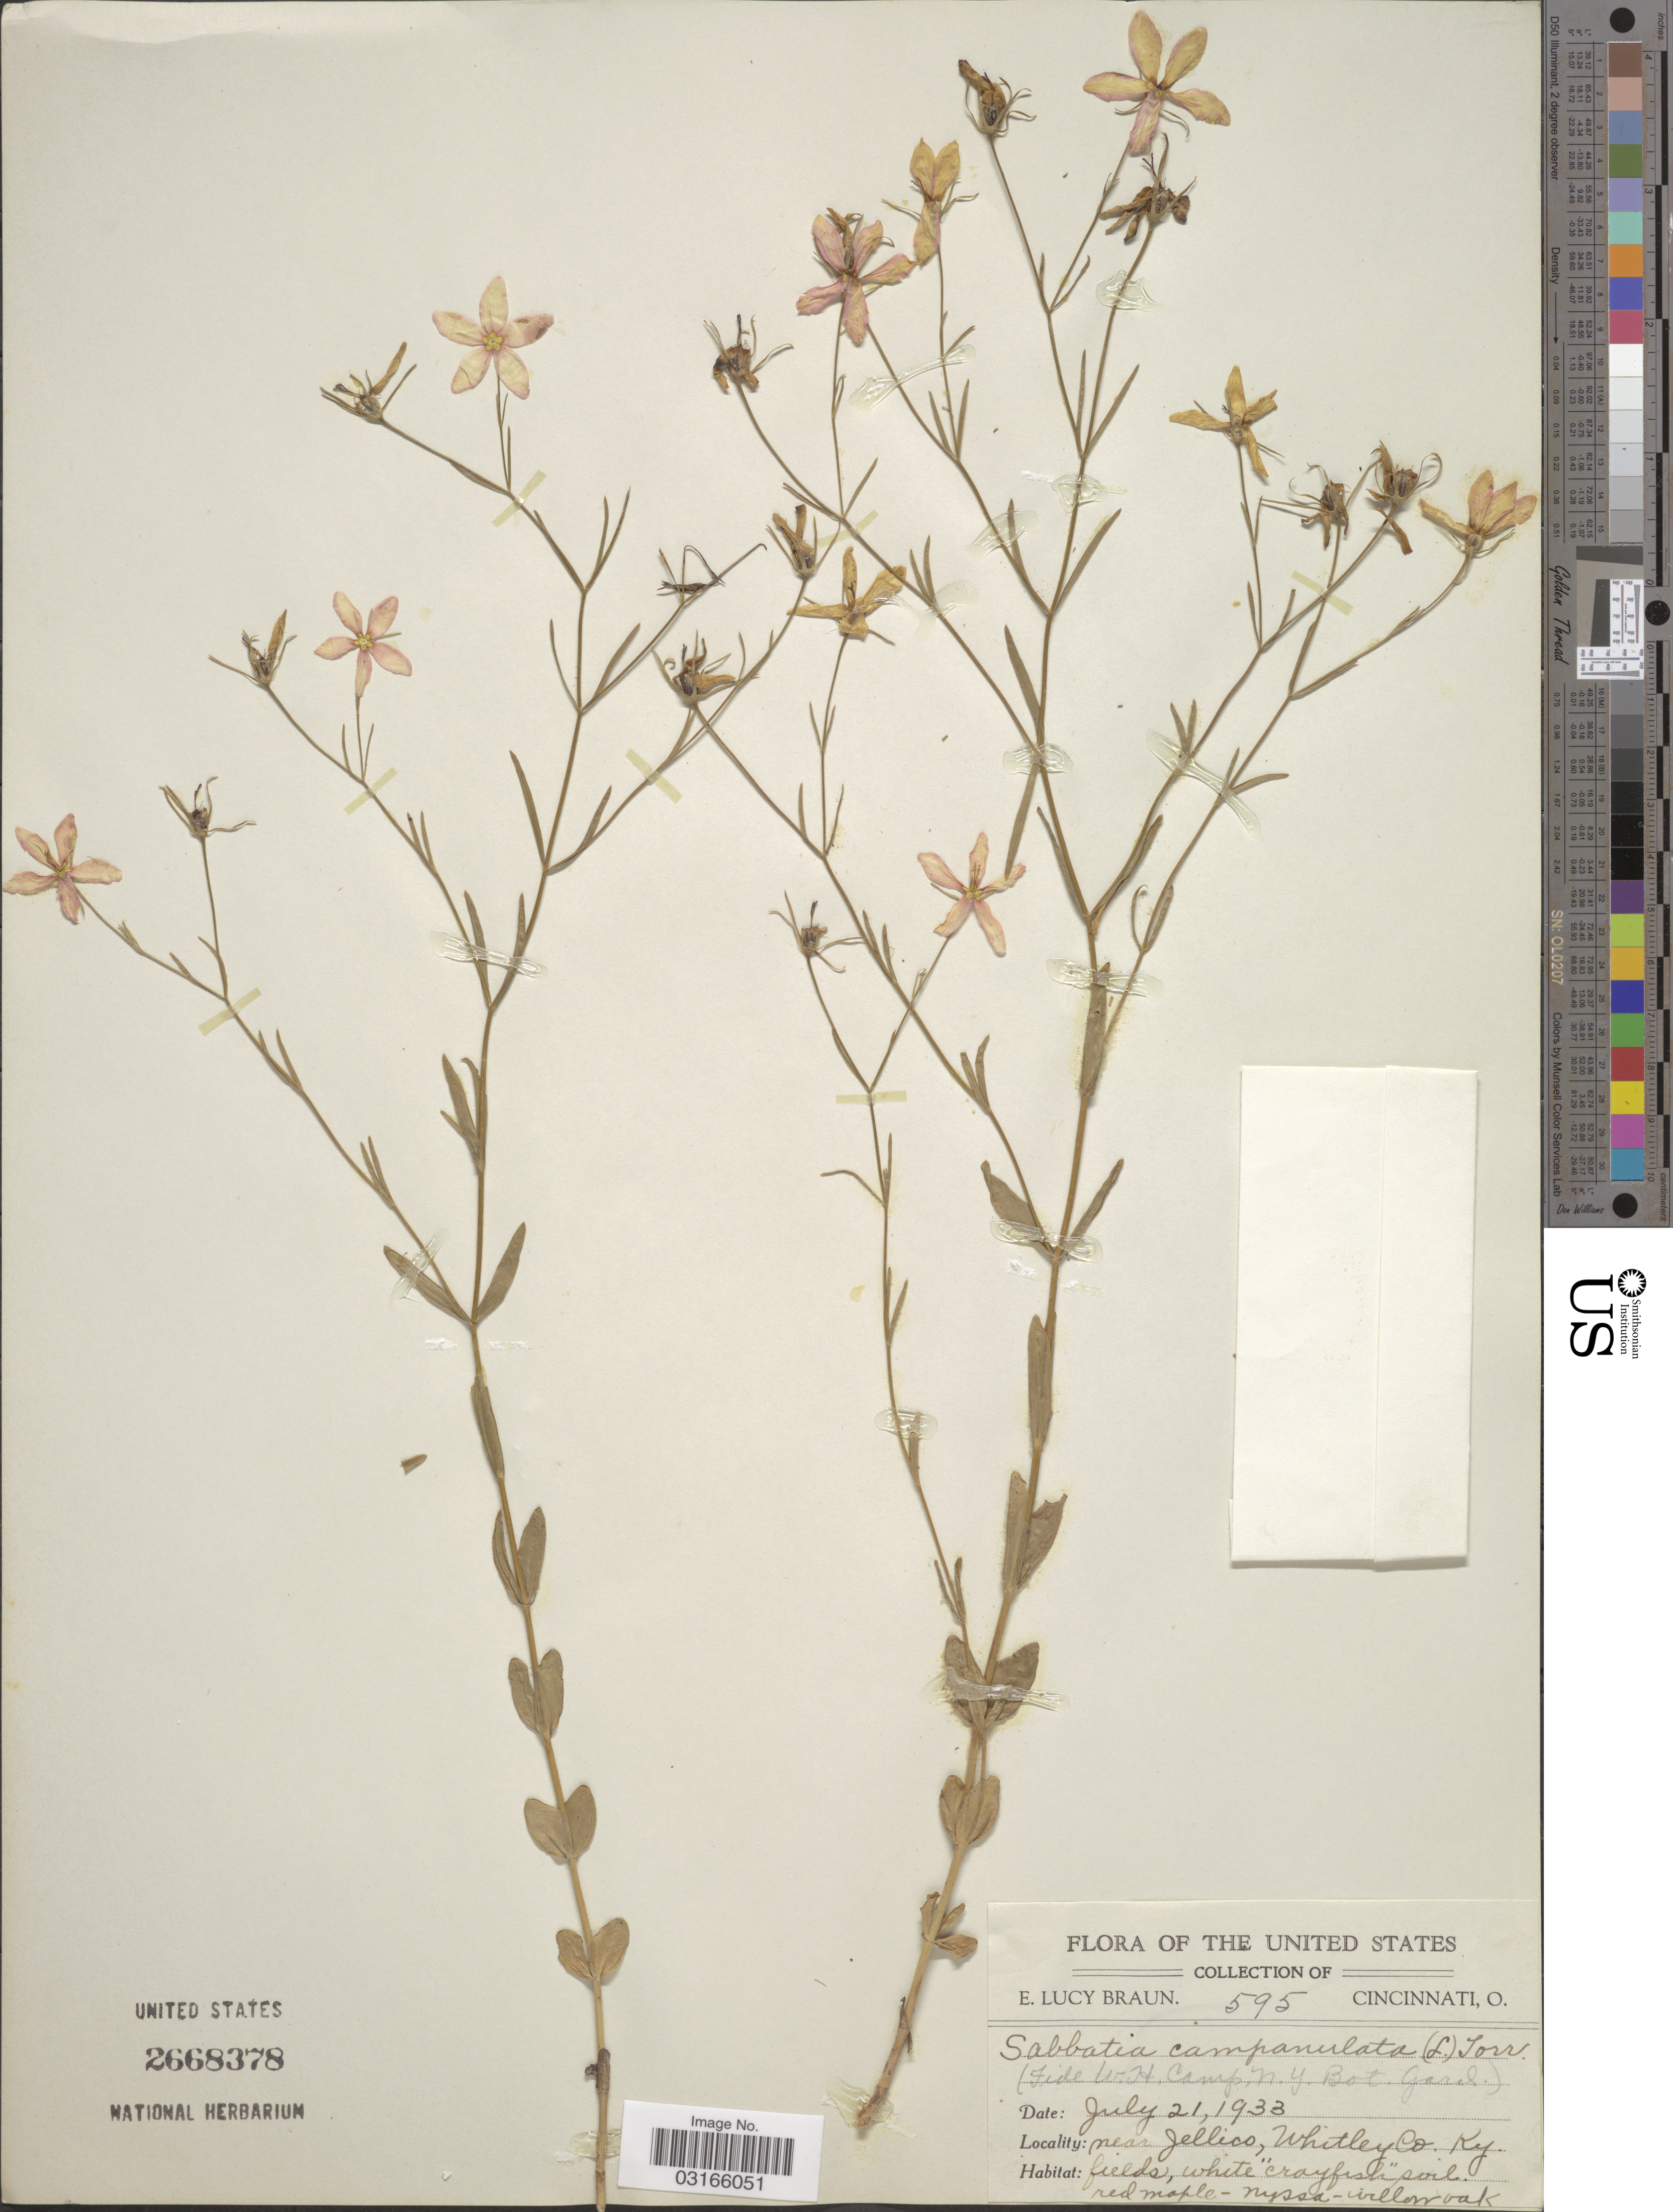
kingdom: Plantae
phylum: Tracheophyta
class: Magnoliopsida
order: Gentianales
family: Gentianaceae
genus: Sabatia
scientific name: Sabatia campanulata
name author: (L.) Torr.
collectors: E. Braun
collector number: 595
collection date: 1933-07-21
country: United States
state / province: Kentucky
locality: Near Jellico, Whitley Co., Ky.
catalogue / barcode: US 2668378